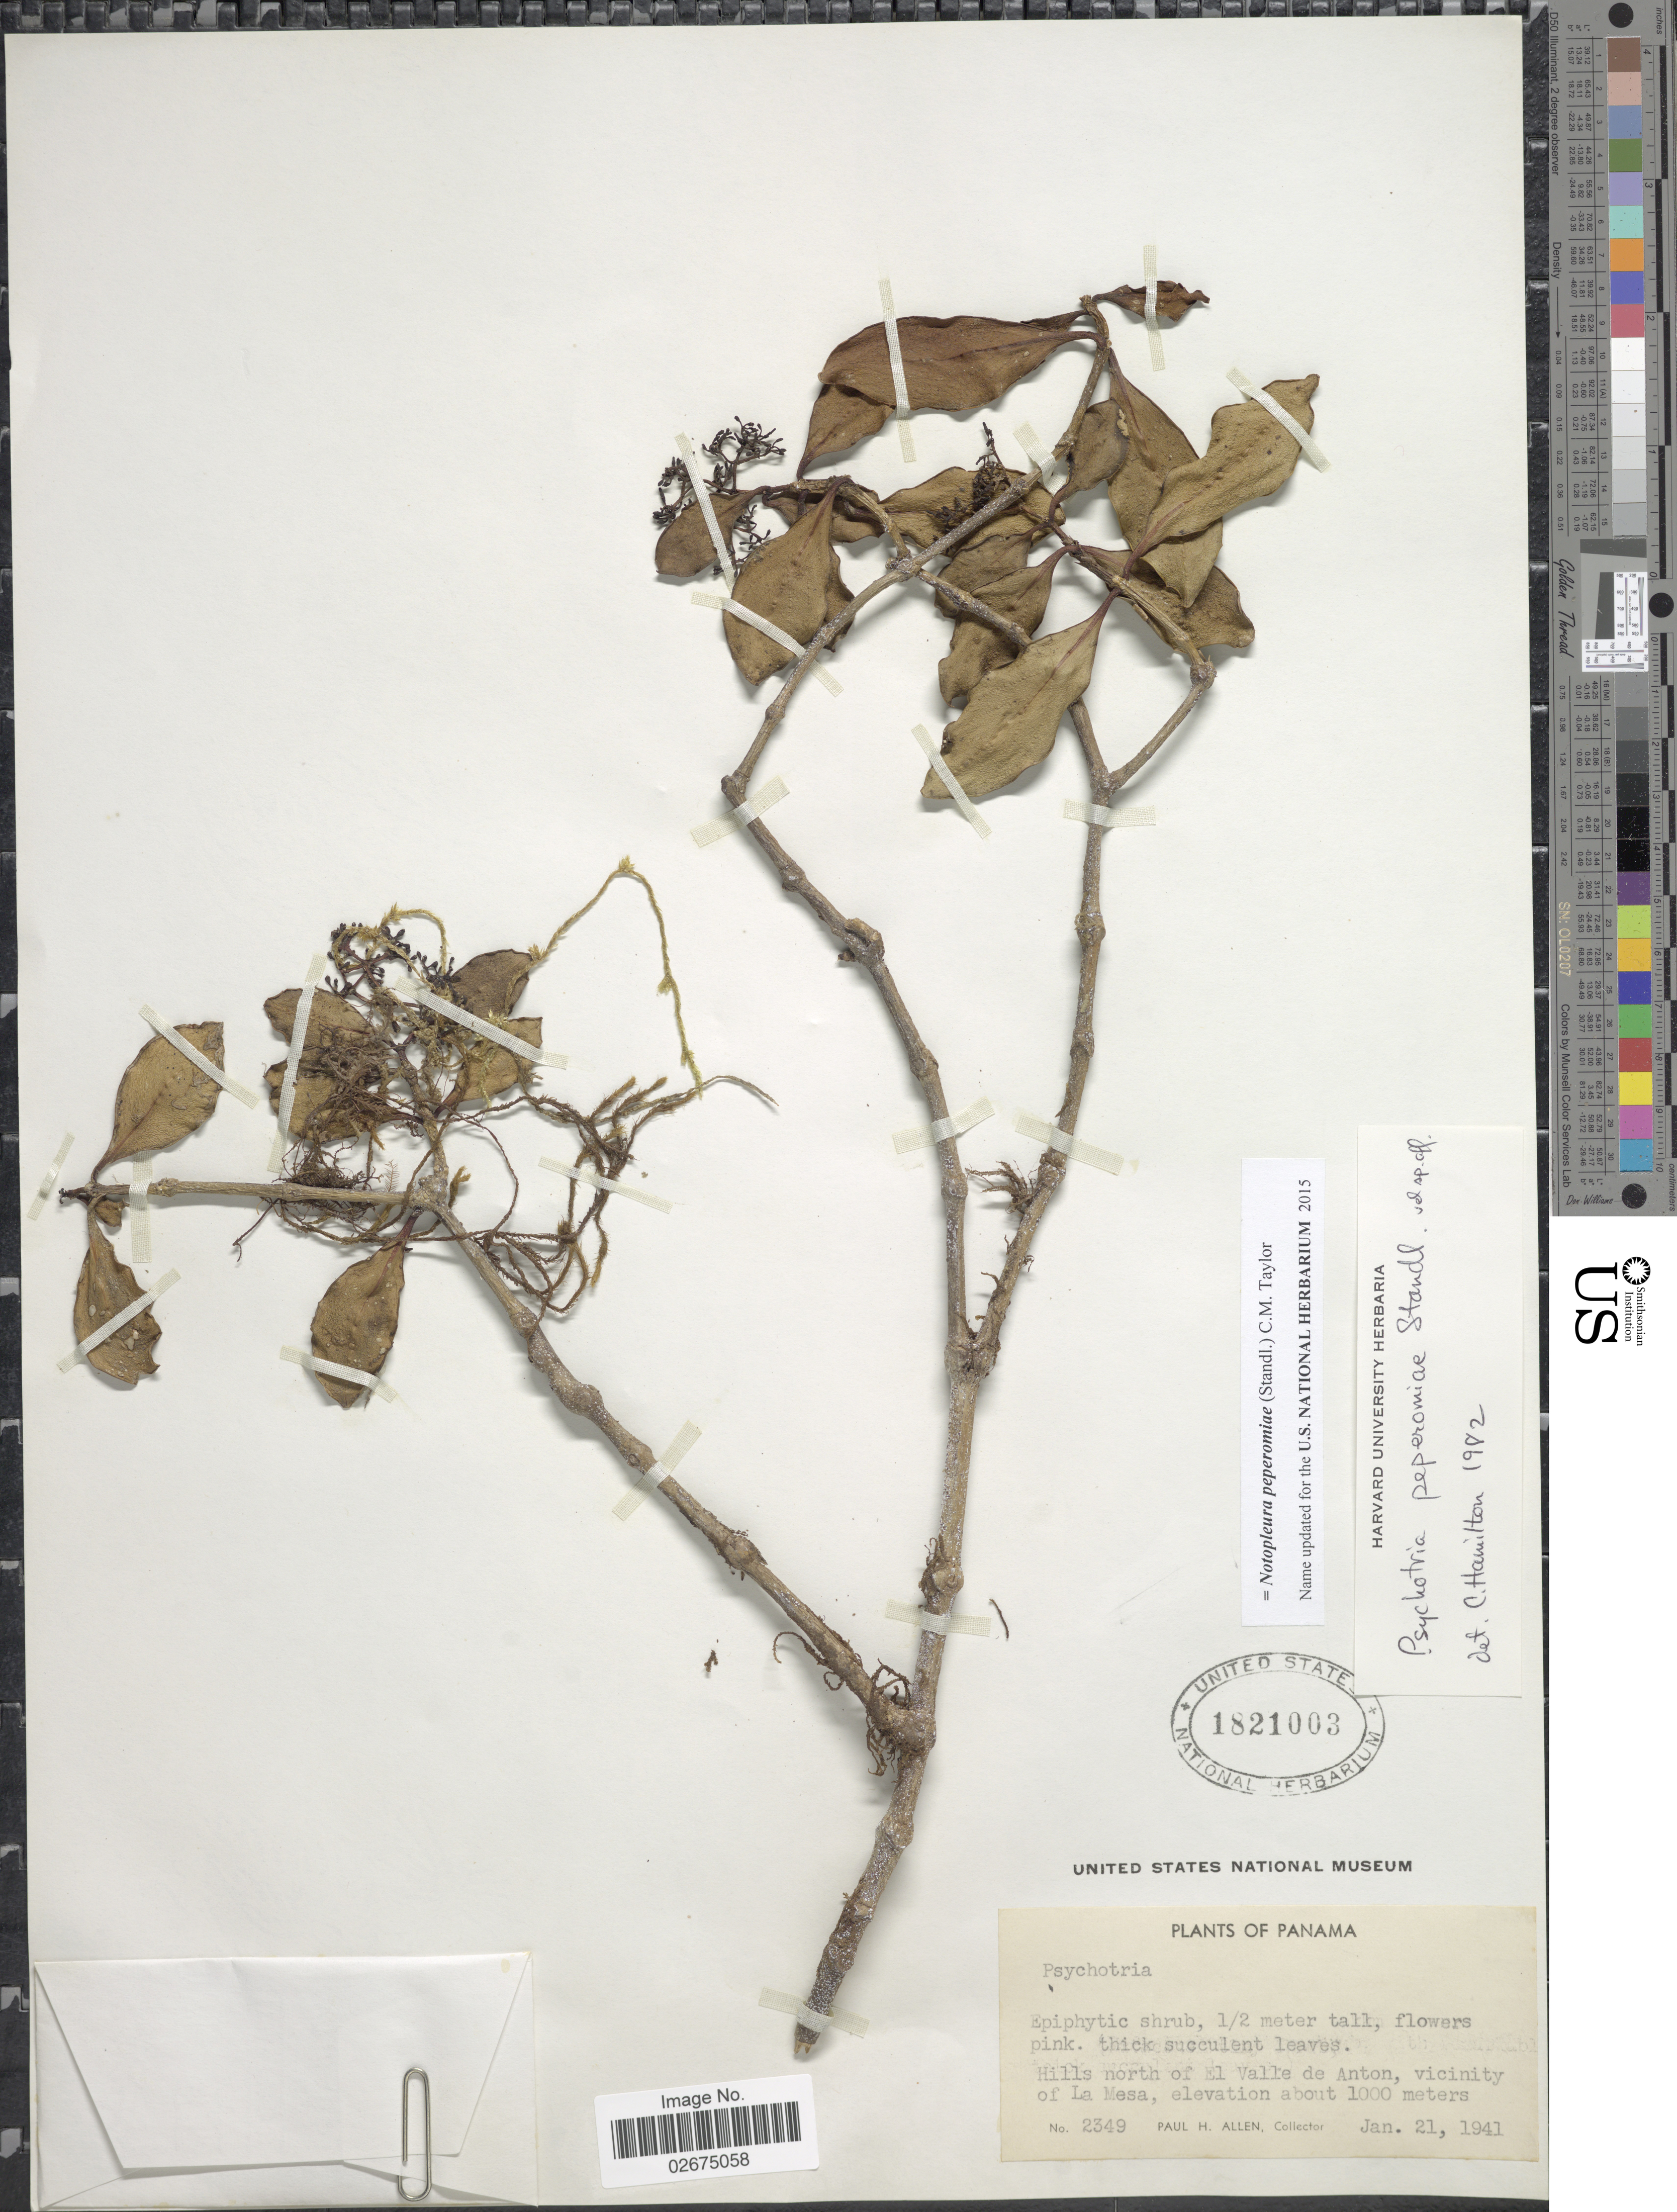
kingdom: Plantae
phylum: Tracheophyta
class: Magnoliopsida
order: Gentianales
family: Rubiaceae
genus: Notopleura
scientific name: Notopleura peperomiae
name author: (Standl.) C.M. Taylor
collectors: P. H. Allen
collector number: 2349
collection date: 1941-01-21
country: Panama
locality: Hills north of El Valle de Anton, vicinity of La Mesa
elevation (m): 1000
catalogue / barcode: US 1821003